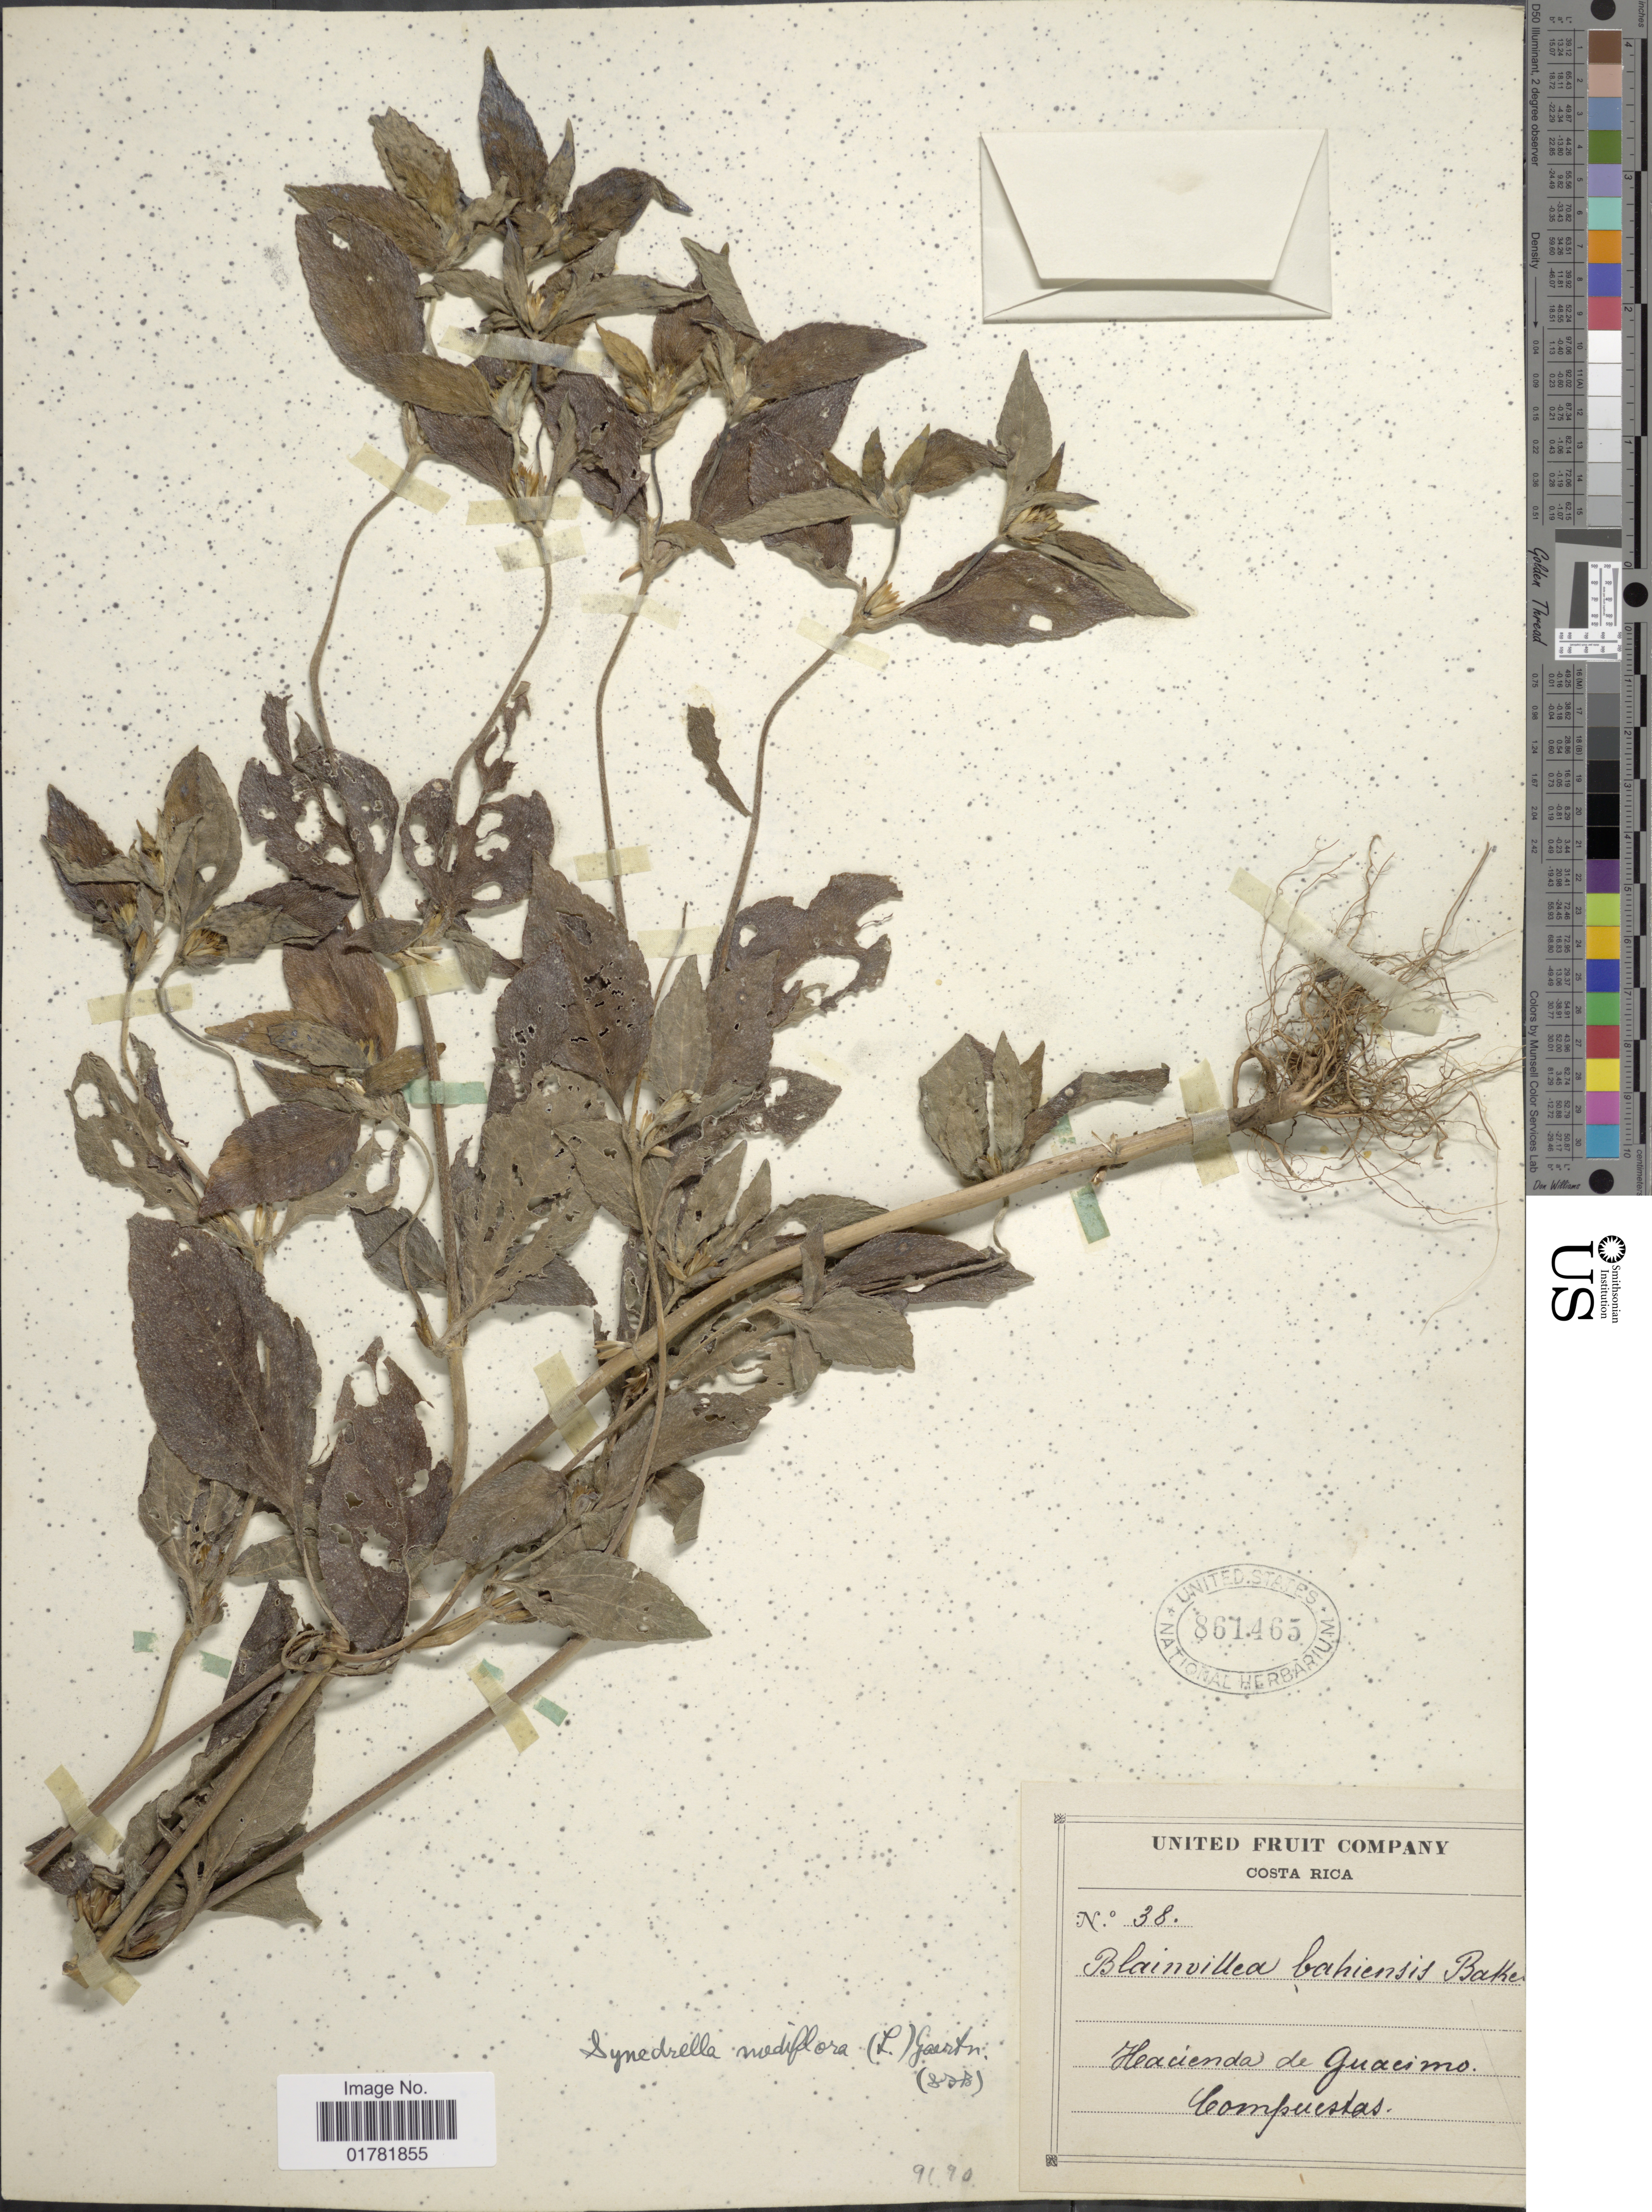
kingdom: Plantae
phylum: Tracheophyta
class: Magnoliopsida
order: Asterales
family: Asteraceae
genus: Synedrella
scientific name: Synedrella nodiflora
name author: (L.) Gaertn.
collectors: United Fruit Company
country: Costa Rica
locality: Hacienda de Guacimo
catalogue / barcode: US 861465